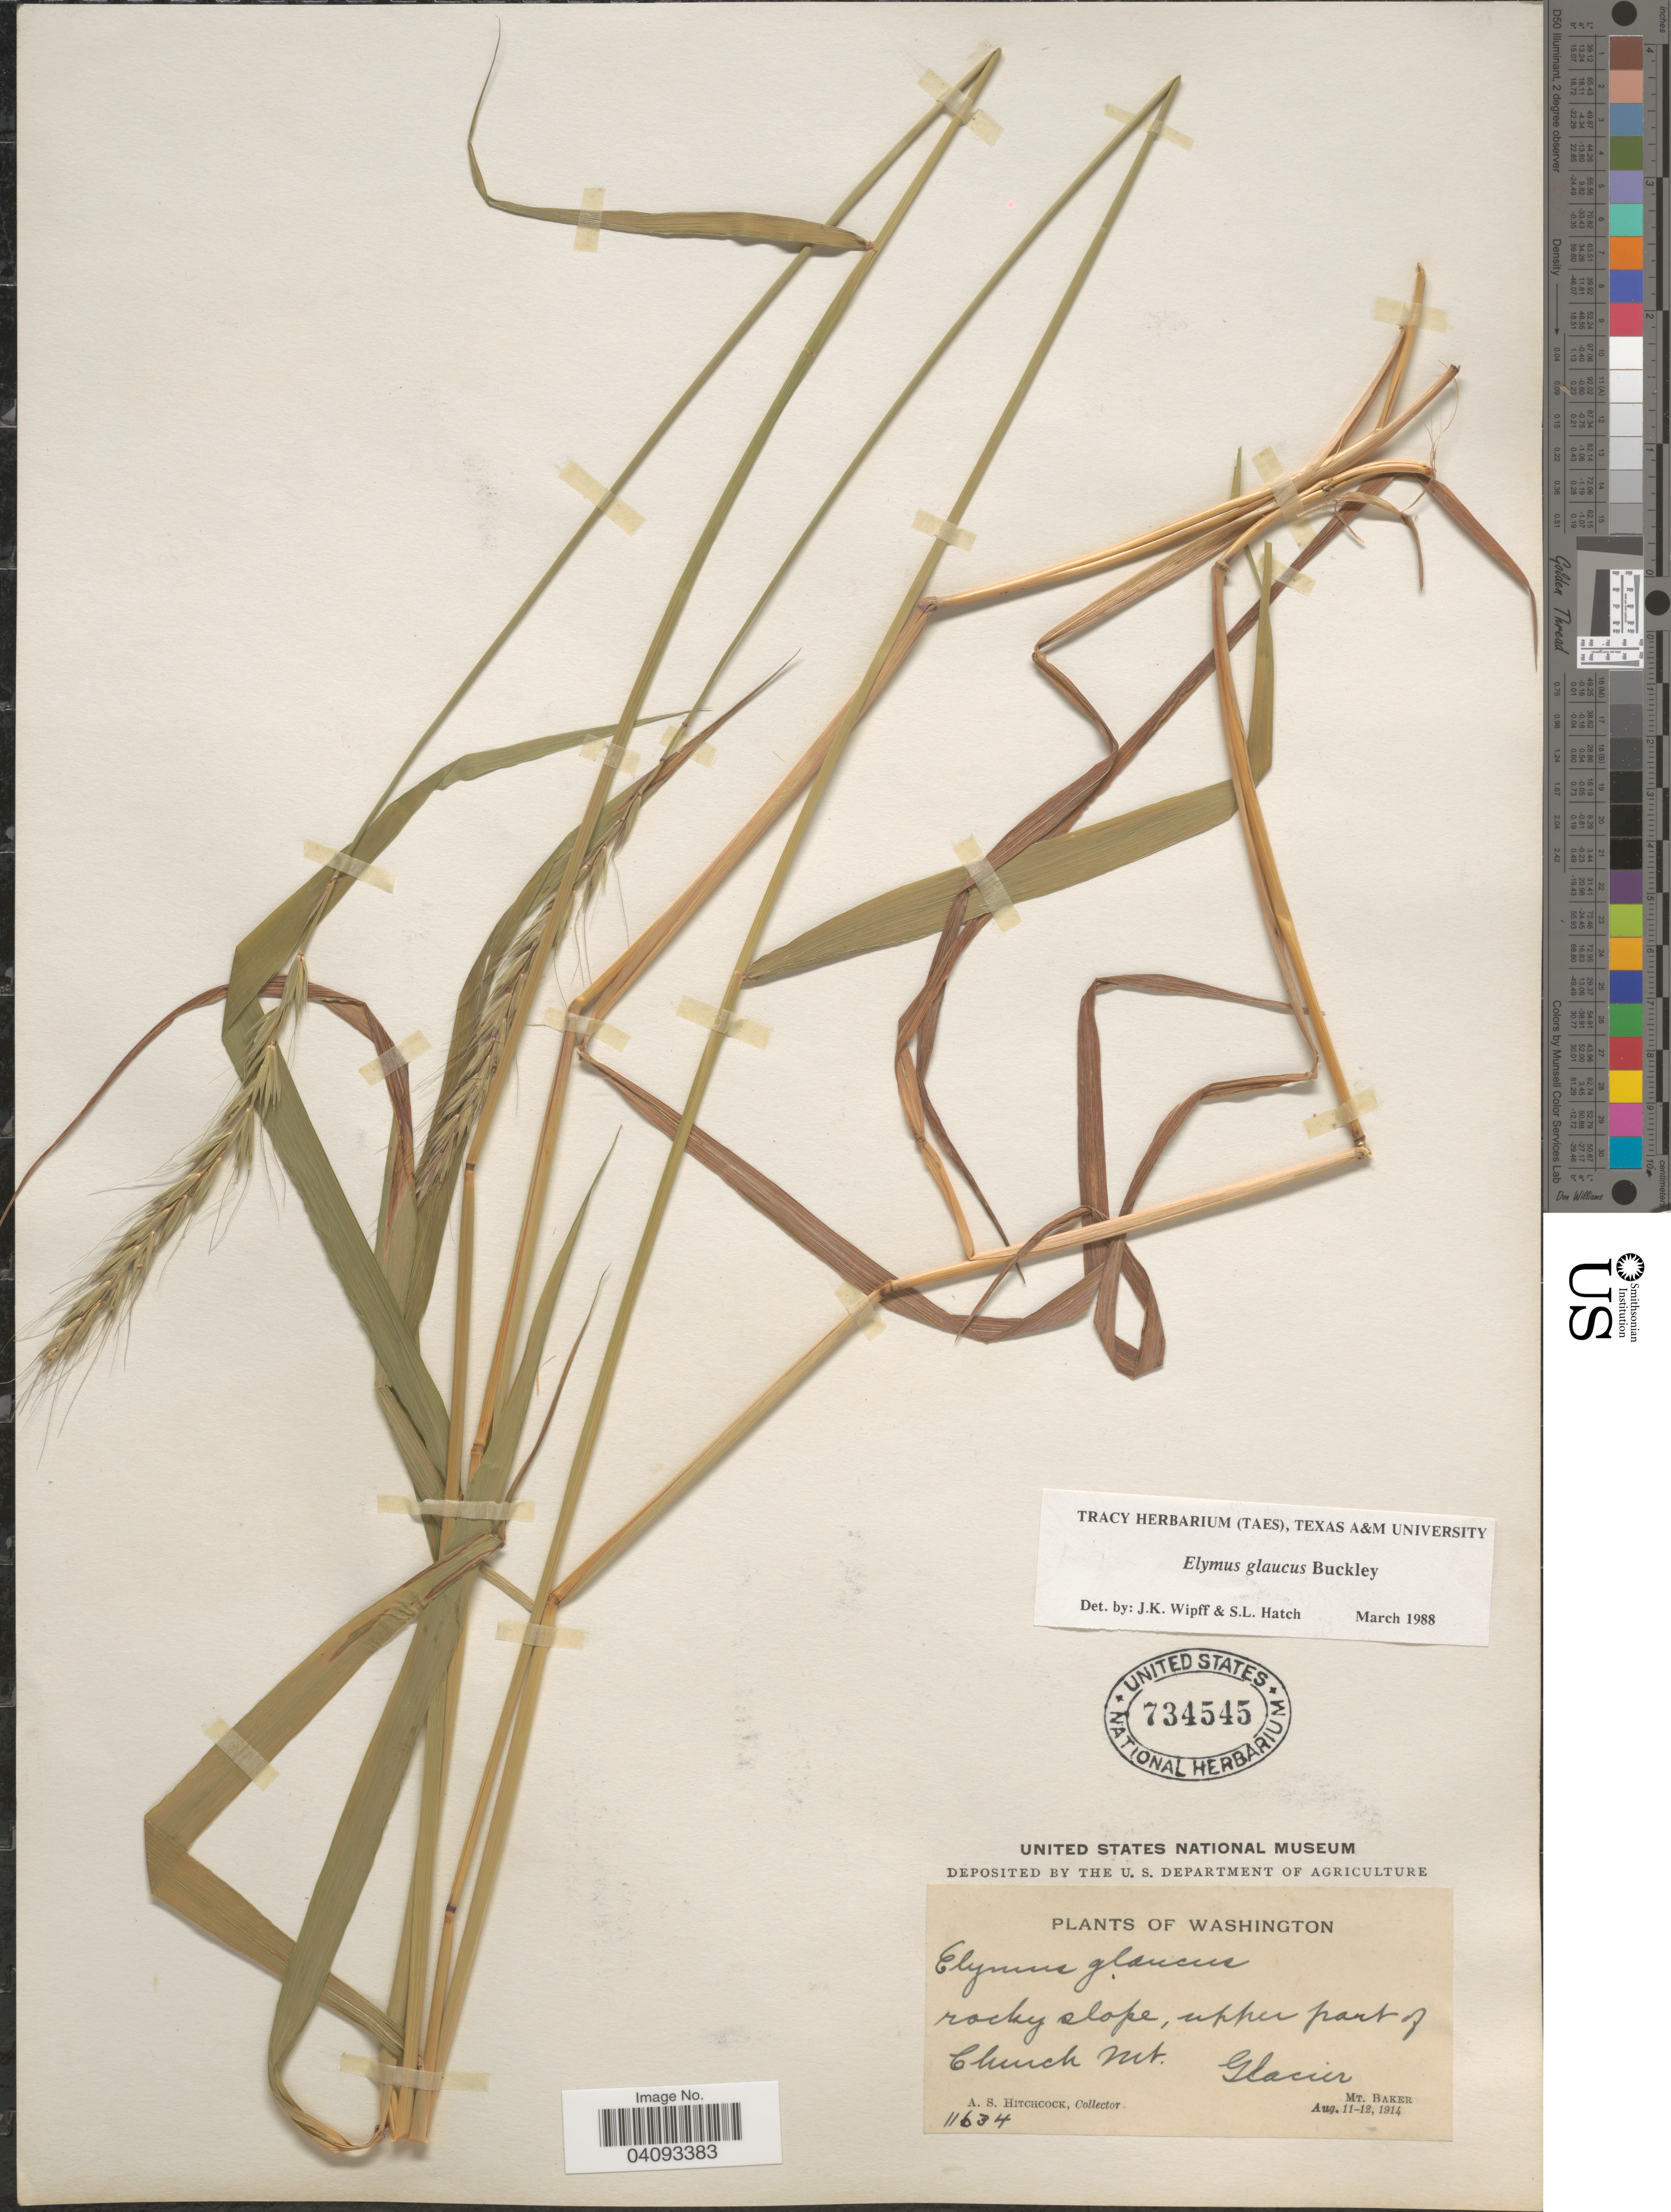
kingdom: Plantae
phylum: Tracheophyta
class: Liliopsida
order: Poales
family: Poaceae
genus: Elymus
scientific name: Elymus glaucus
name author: Buckley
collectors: A. S. Hitchcock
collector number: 11634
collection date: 1914-08-11/1914-08-12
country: United States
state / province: Washington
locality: Rocky slope, upper part of Church Mt. Glacier. Mt. Baker.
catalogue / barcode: US 734545